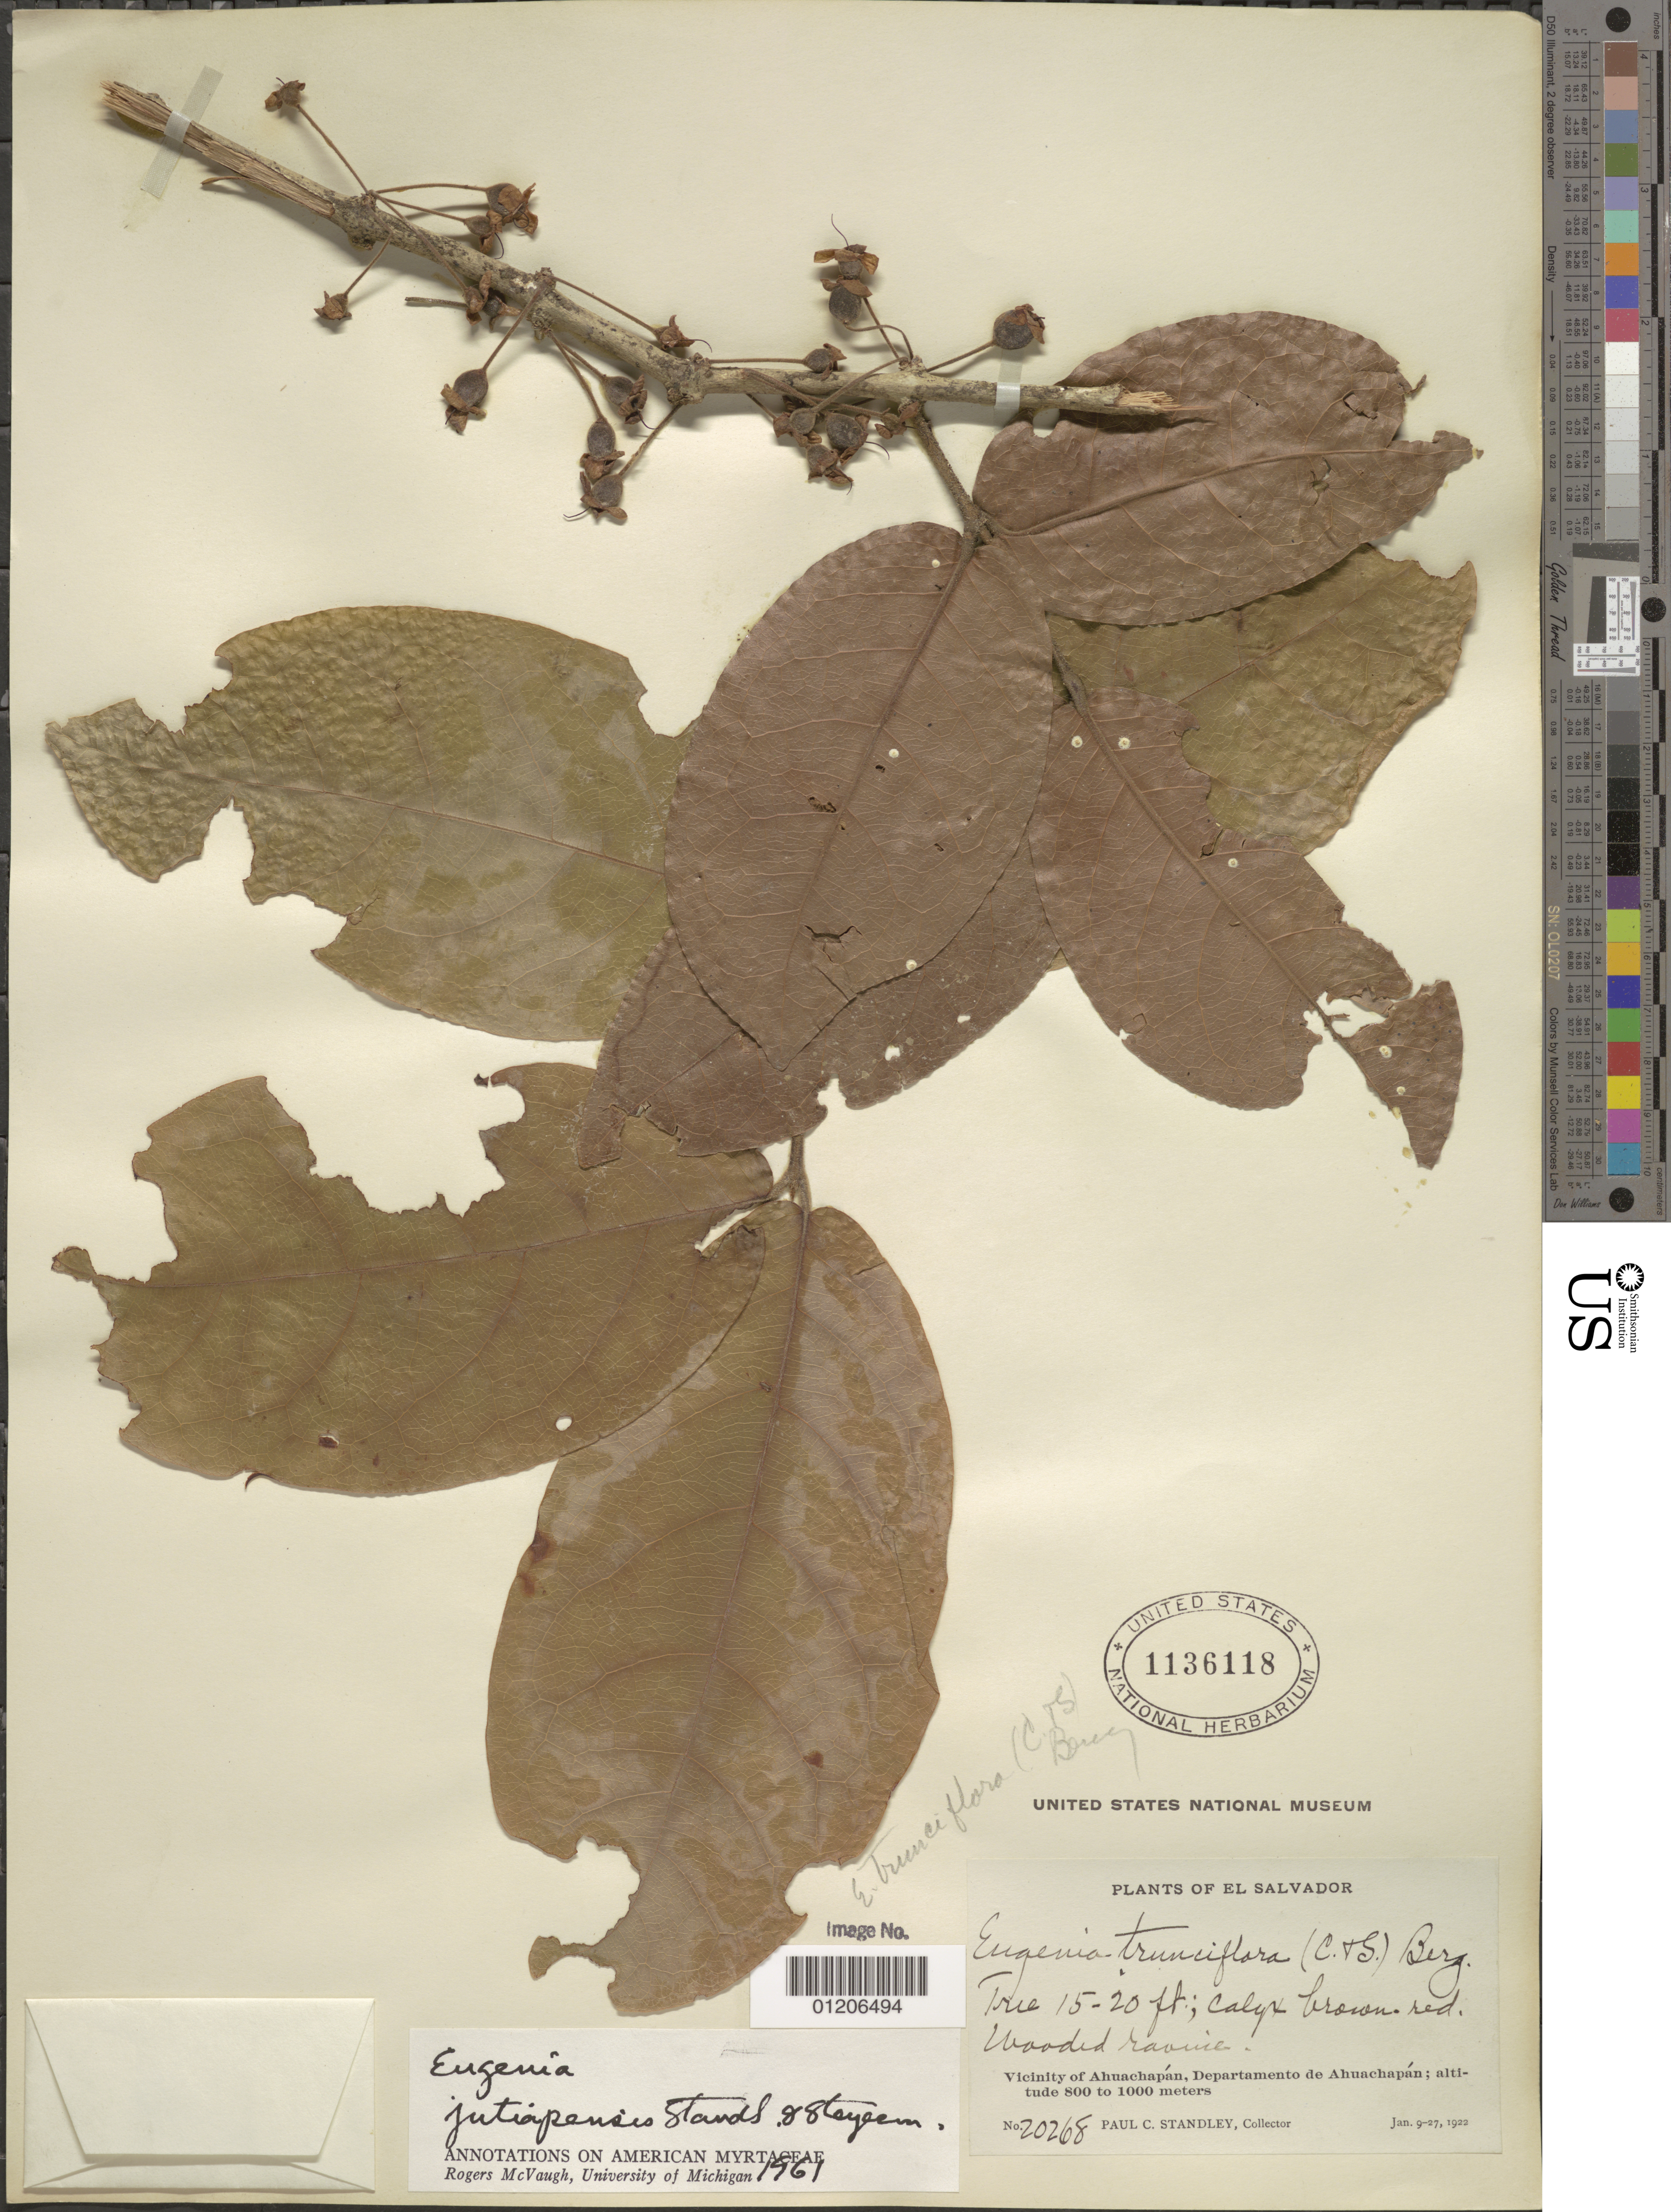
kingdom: Plantae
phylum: Tracheophyta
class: Magnoliopsida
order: Myrtales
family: Myrtaceae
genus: Eugenia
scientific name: Eugenia jutiapensis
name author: Standl. & Steyerm.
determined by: McVaugh, R.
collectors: P. C. Standley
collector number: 20268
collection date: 1922-01-09/1922-01-27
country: El Salvador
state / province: Ahuachapán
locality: Vicinity of Ahuachapan.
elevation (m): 800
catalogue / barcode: US 1136118